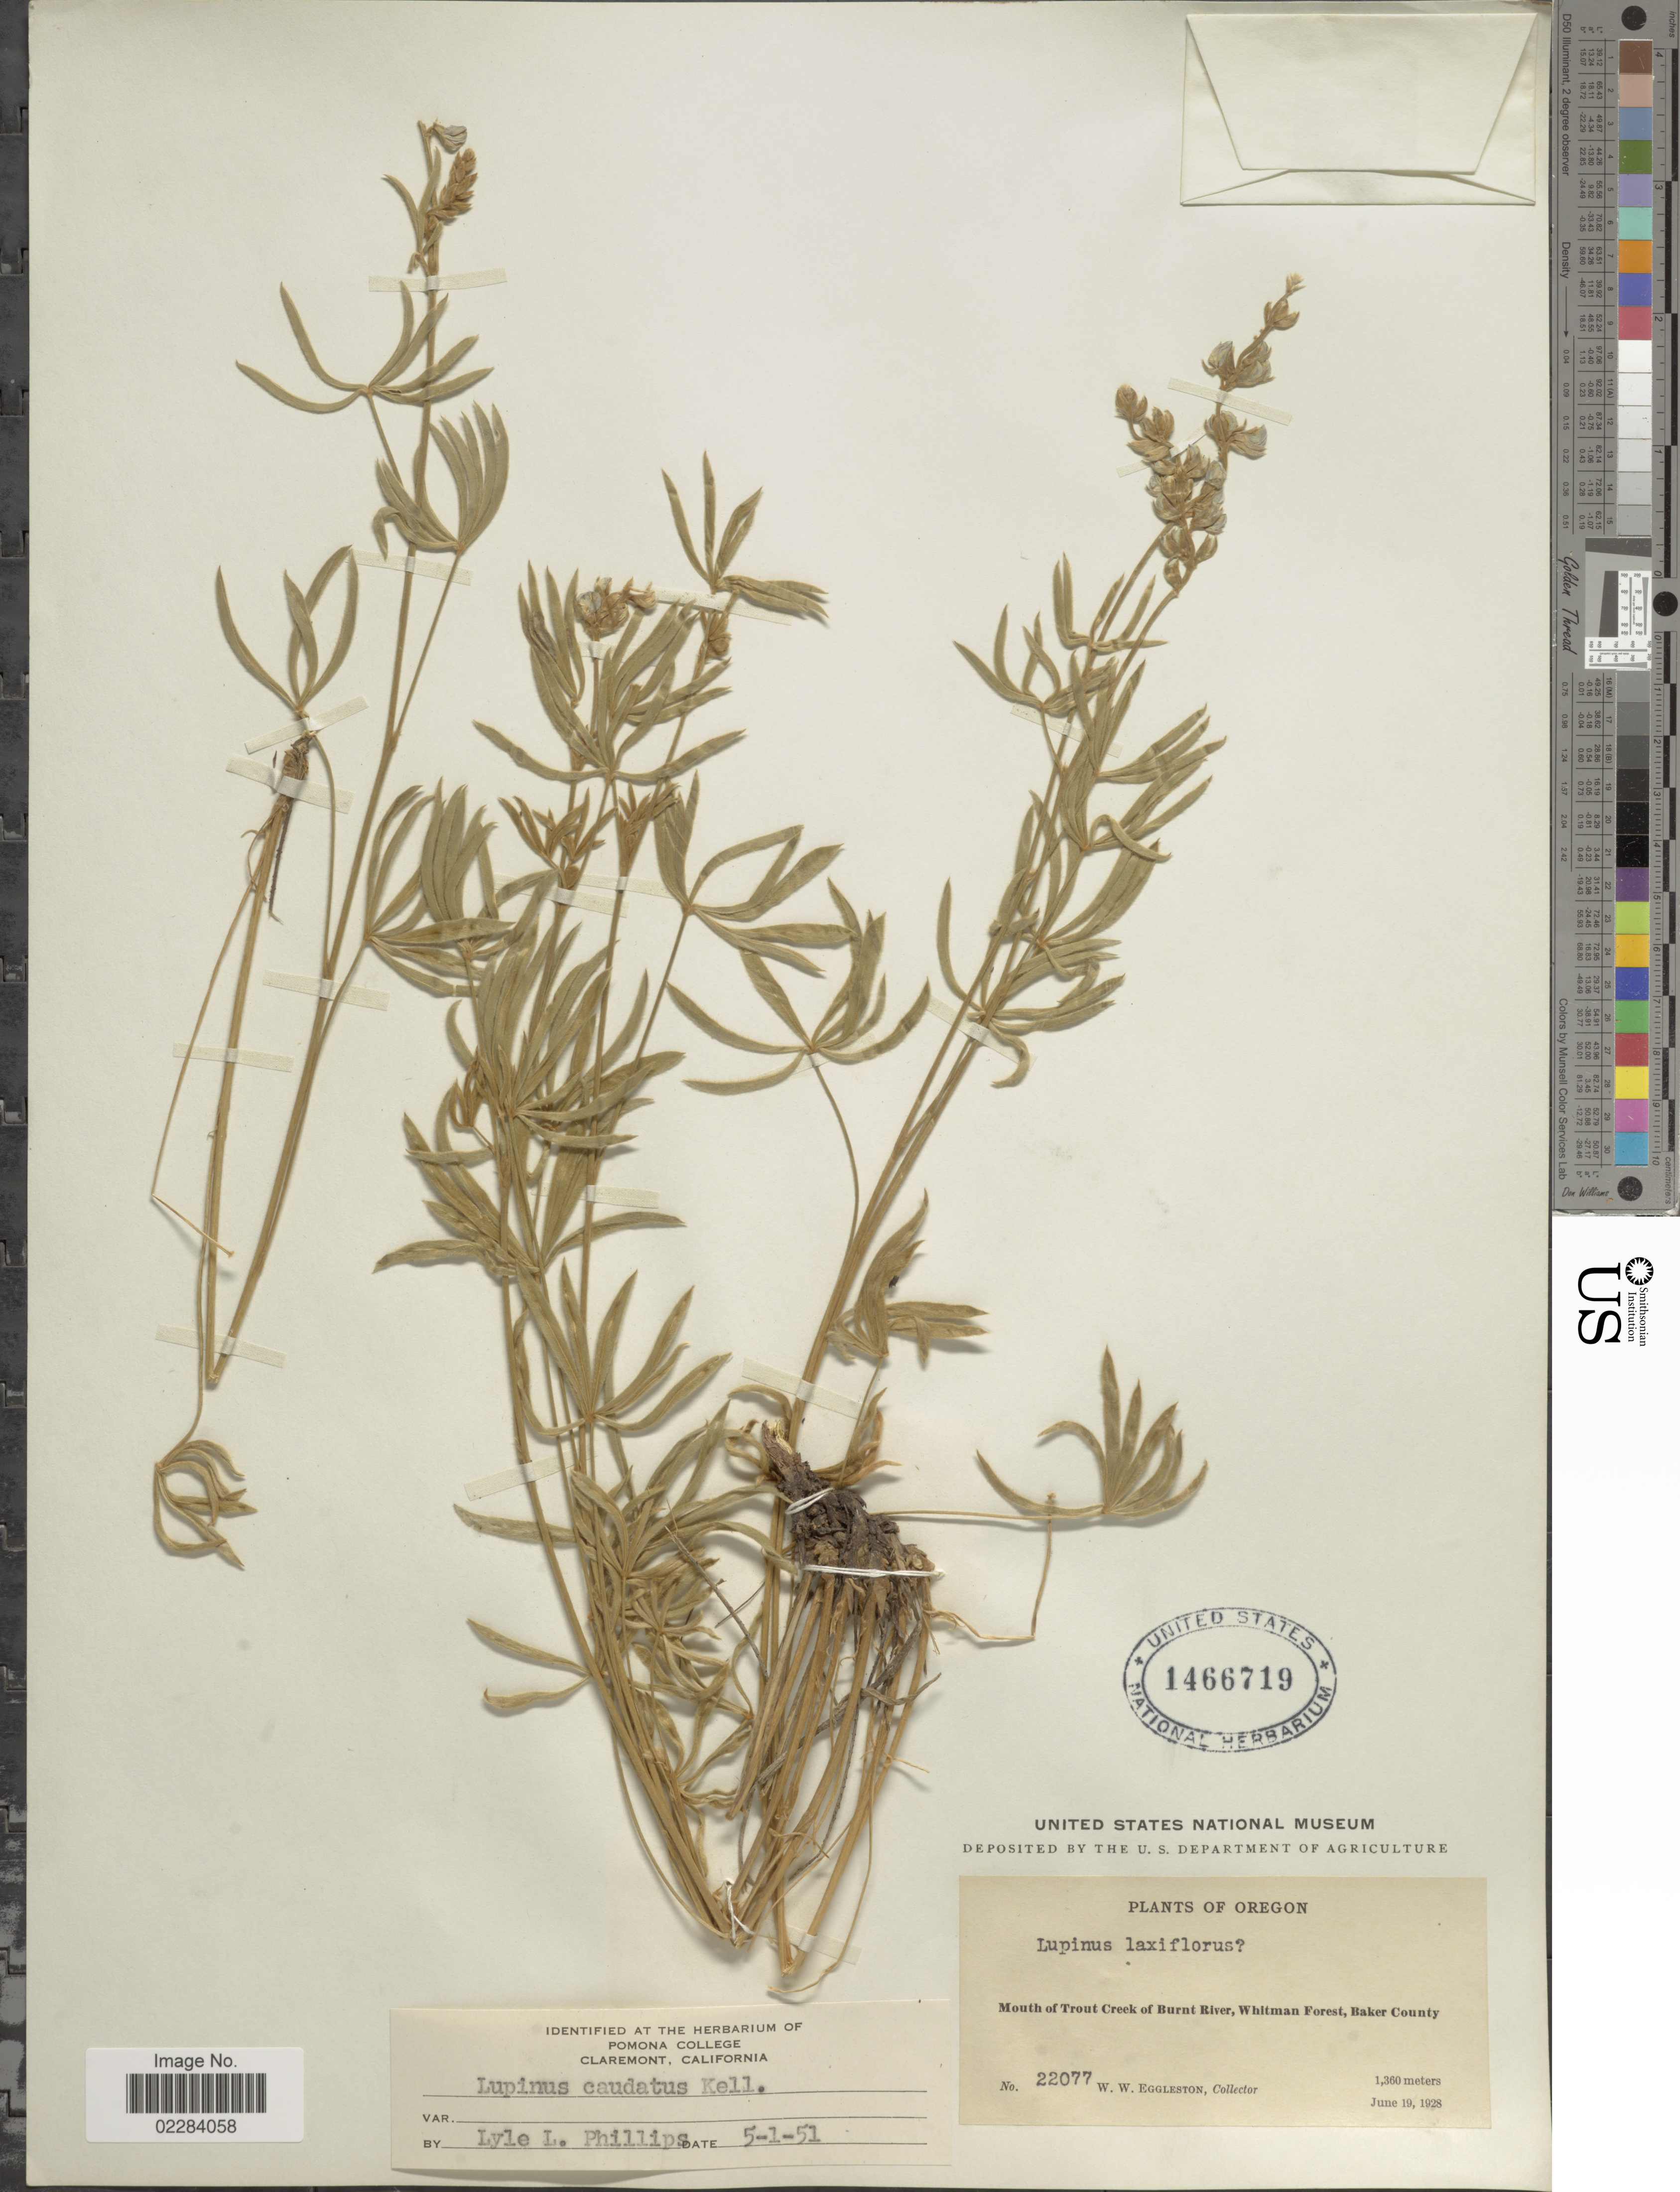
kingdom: Plantae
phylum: Tracheophyta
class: Magnoliopsida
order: Fabales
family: Fabaceae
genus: Lupinus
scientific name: Lupinus caudatus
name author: Kellogg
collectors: W. W. Eggleston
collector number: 22077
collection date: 1928-06-19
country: United States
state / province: Oregon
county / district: Baker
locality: Mouth of Trout Creek of Burnt River, Whitman Forest, Baker County.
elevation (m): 1360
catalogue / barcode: US 1466719